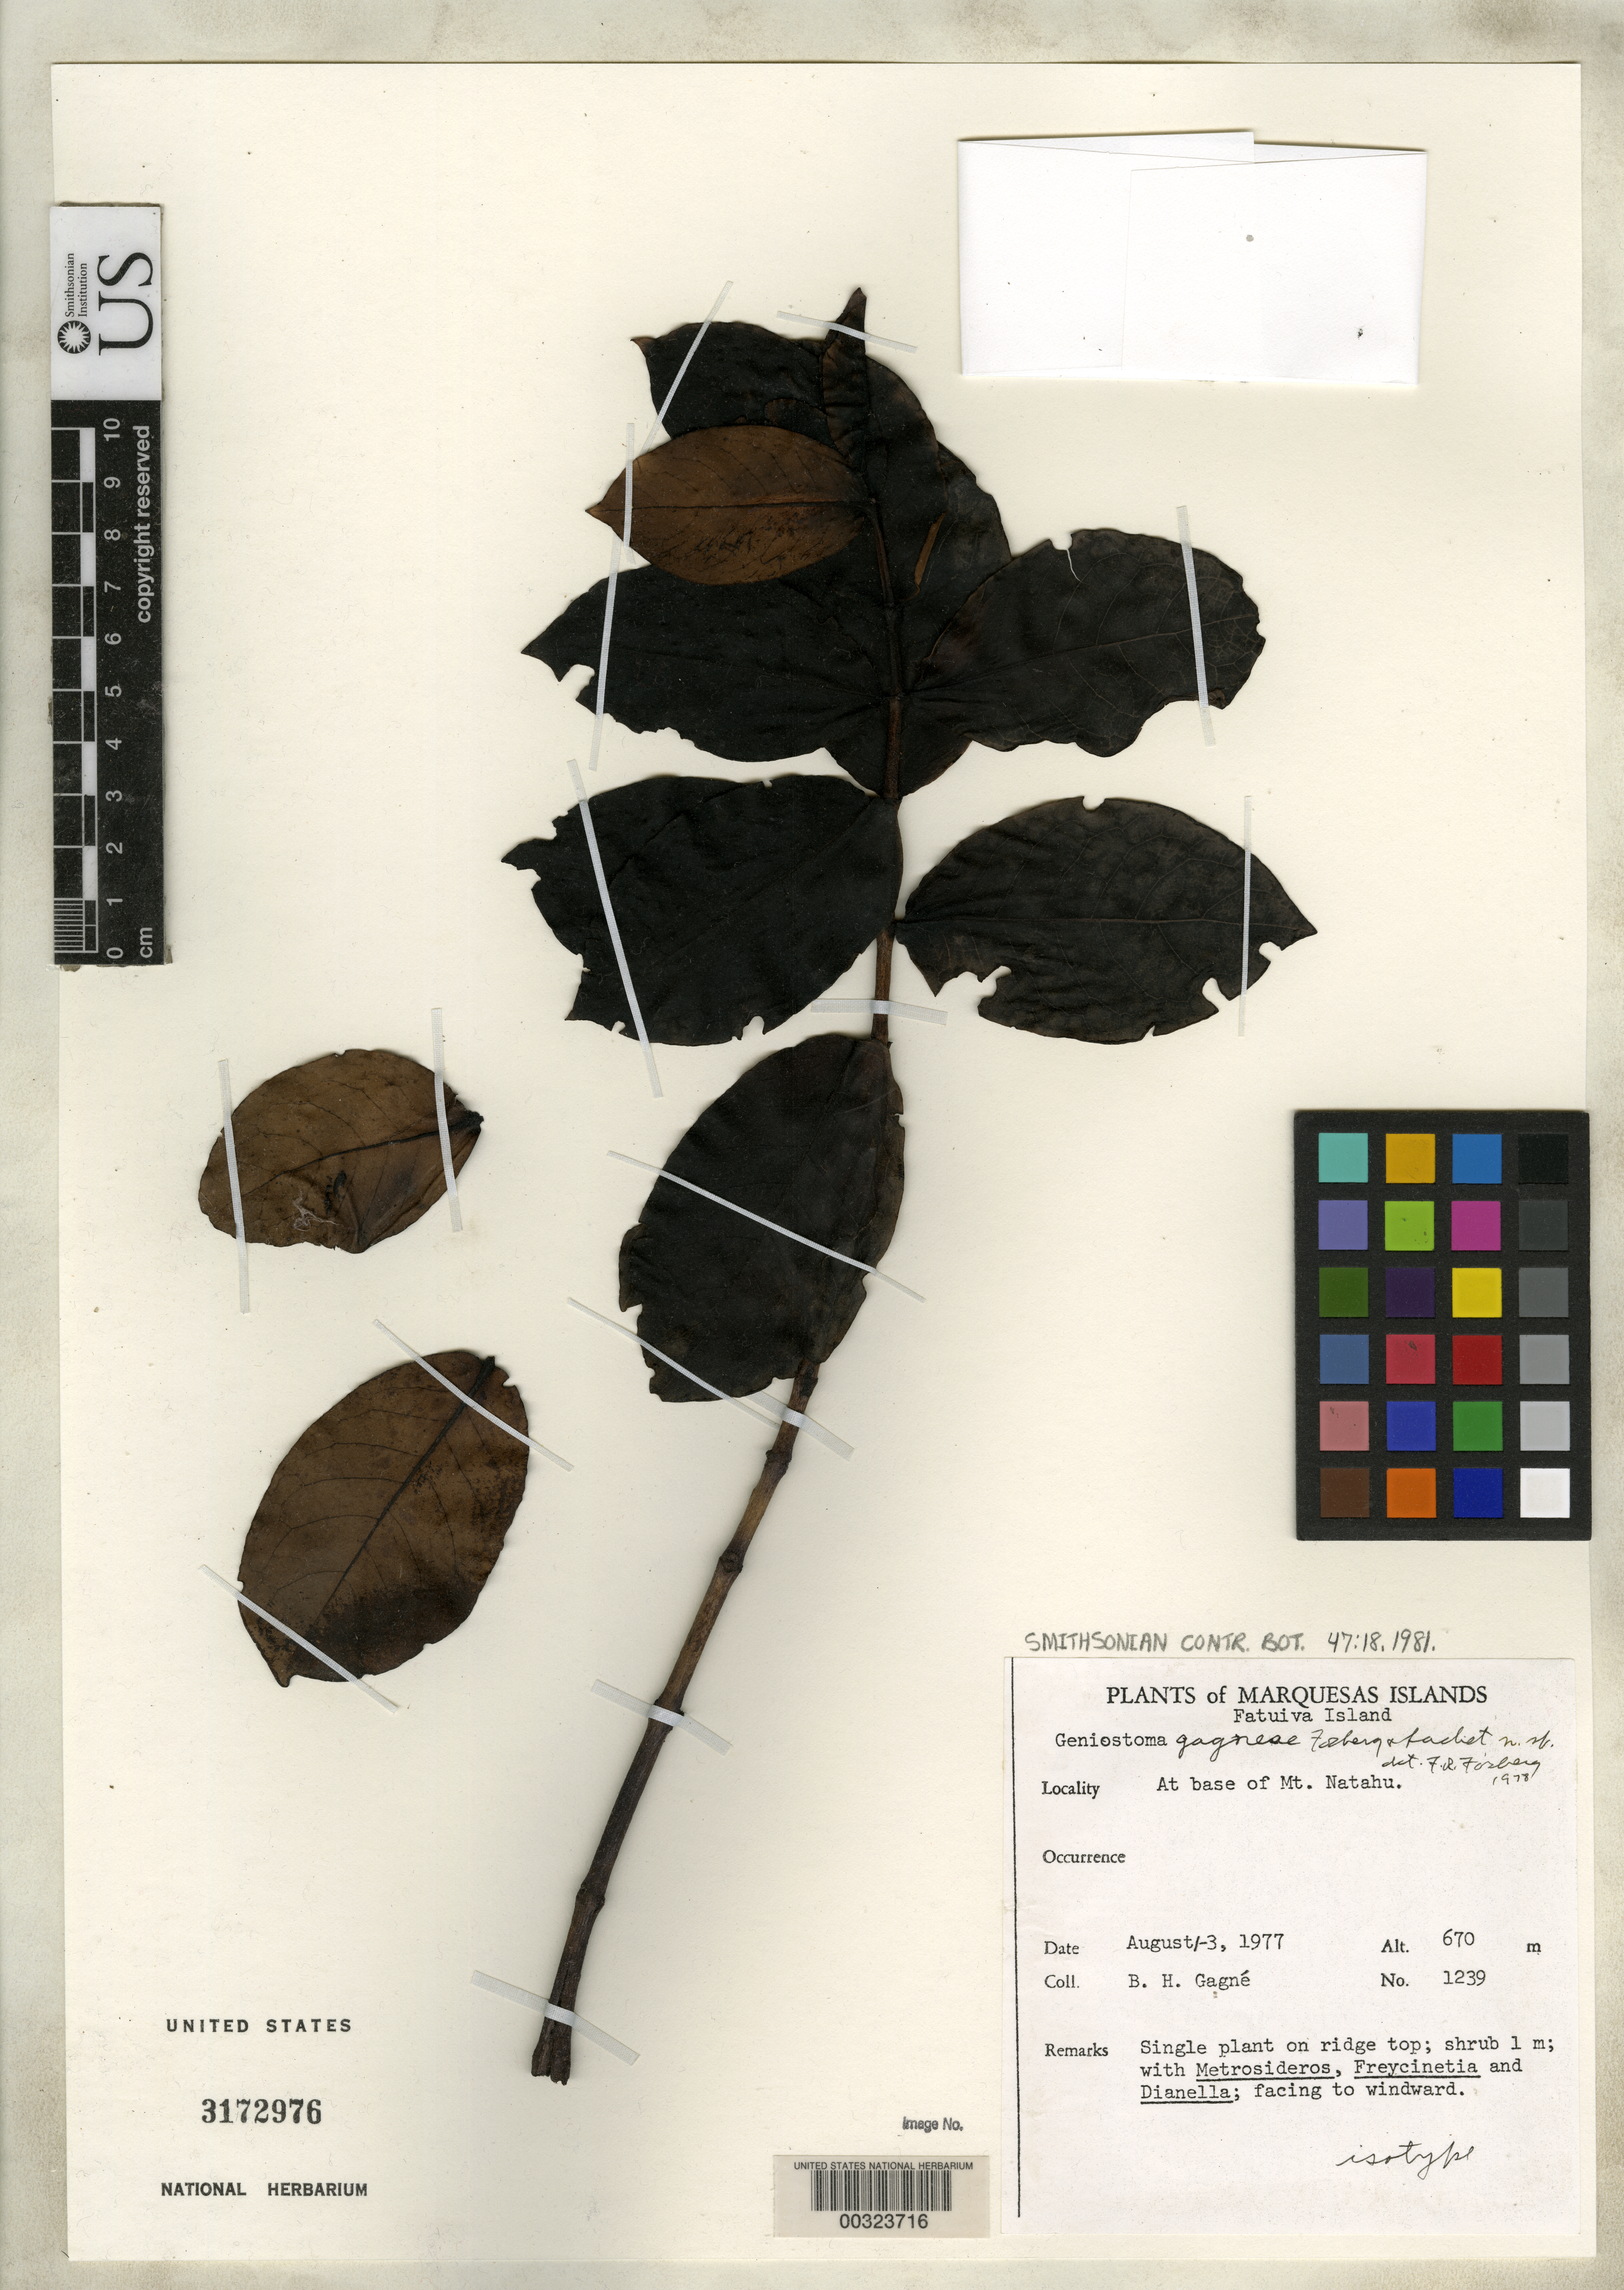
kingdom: Plantae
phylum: Tracheophyta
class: Magnoliopsida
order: Gentianales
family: Loganiaceae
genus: Geniostoma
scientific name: Geniostoma gagnae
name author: Fosberg & Sachet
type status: Isotype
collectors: B. H. Gagné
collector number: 1239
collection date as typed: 01 Aug 1977 to 03 Aug 1977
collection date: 1977-08-01/1977-08-03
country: French Polynesia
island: Fatu Hiva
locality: At base of Mount Natahu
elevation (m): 670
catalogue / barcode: US 3172976